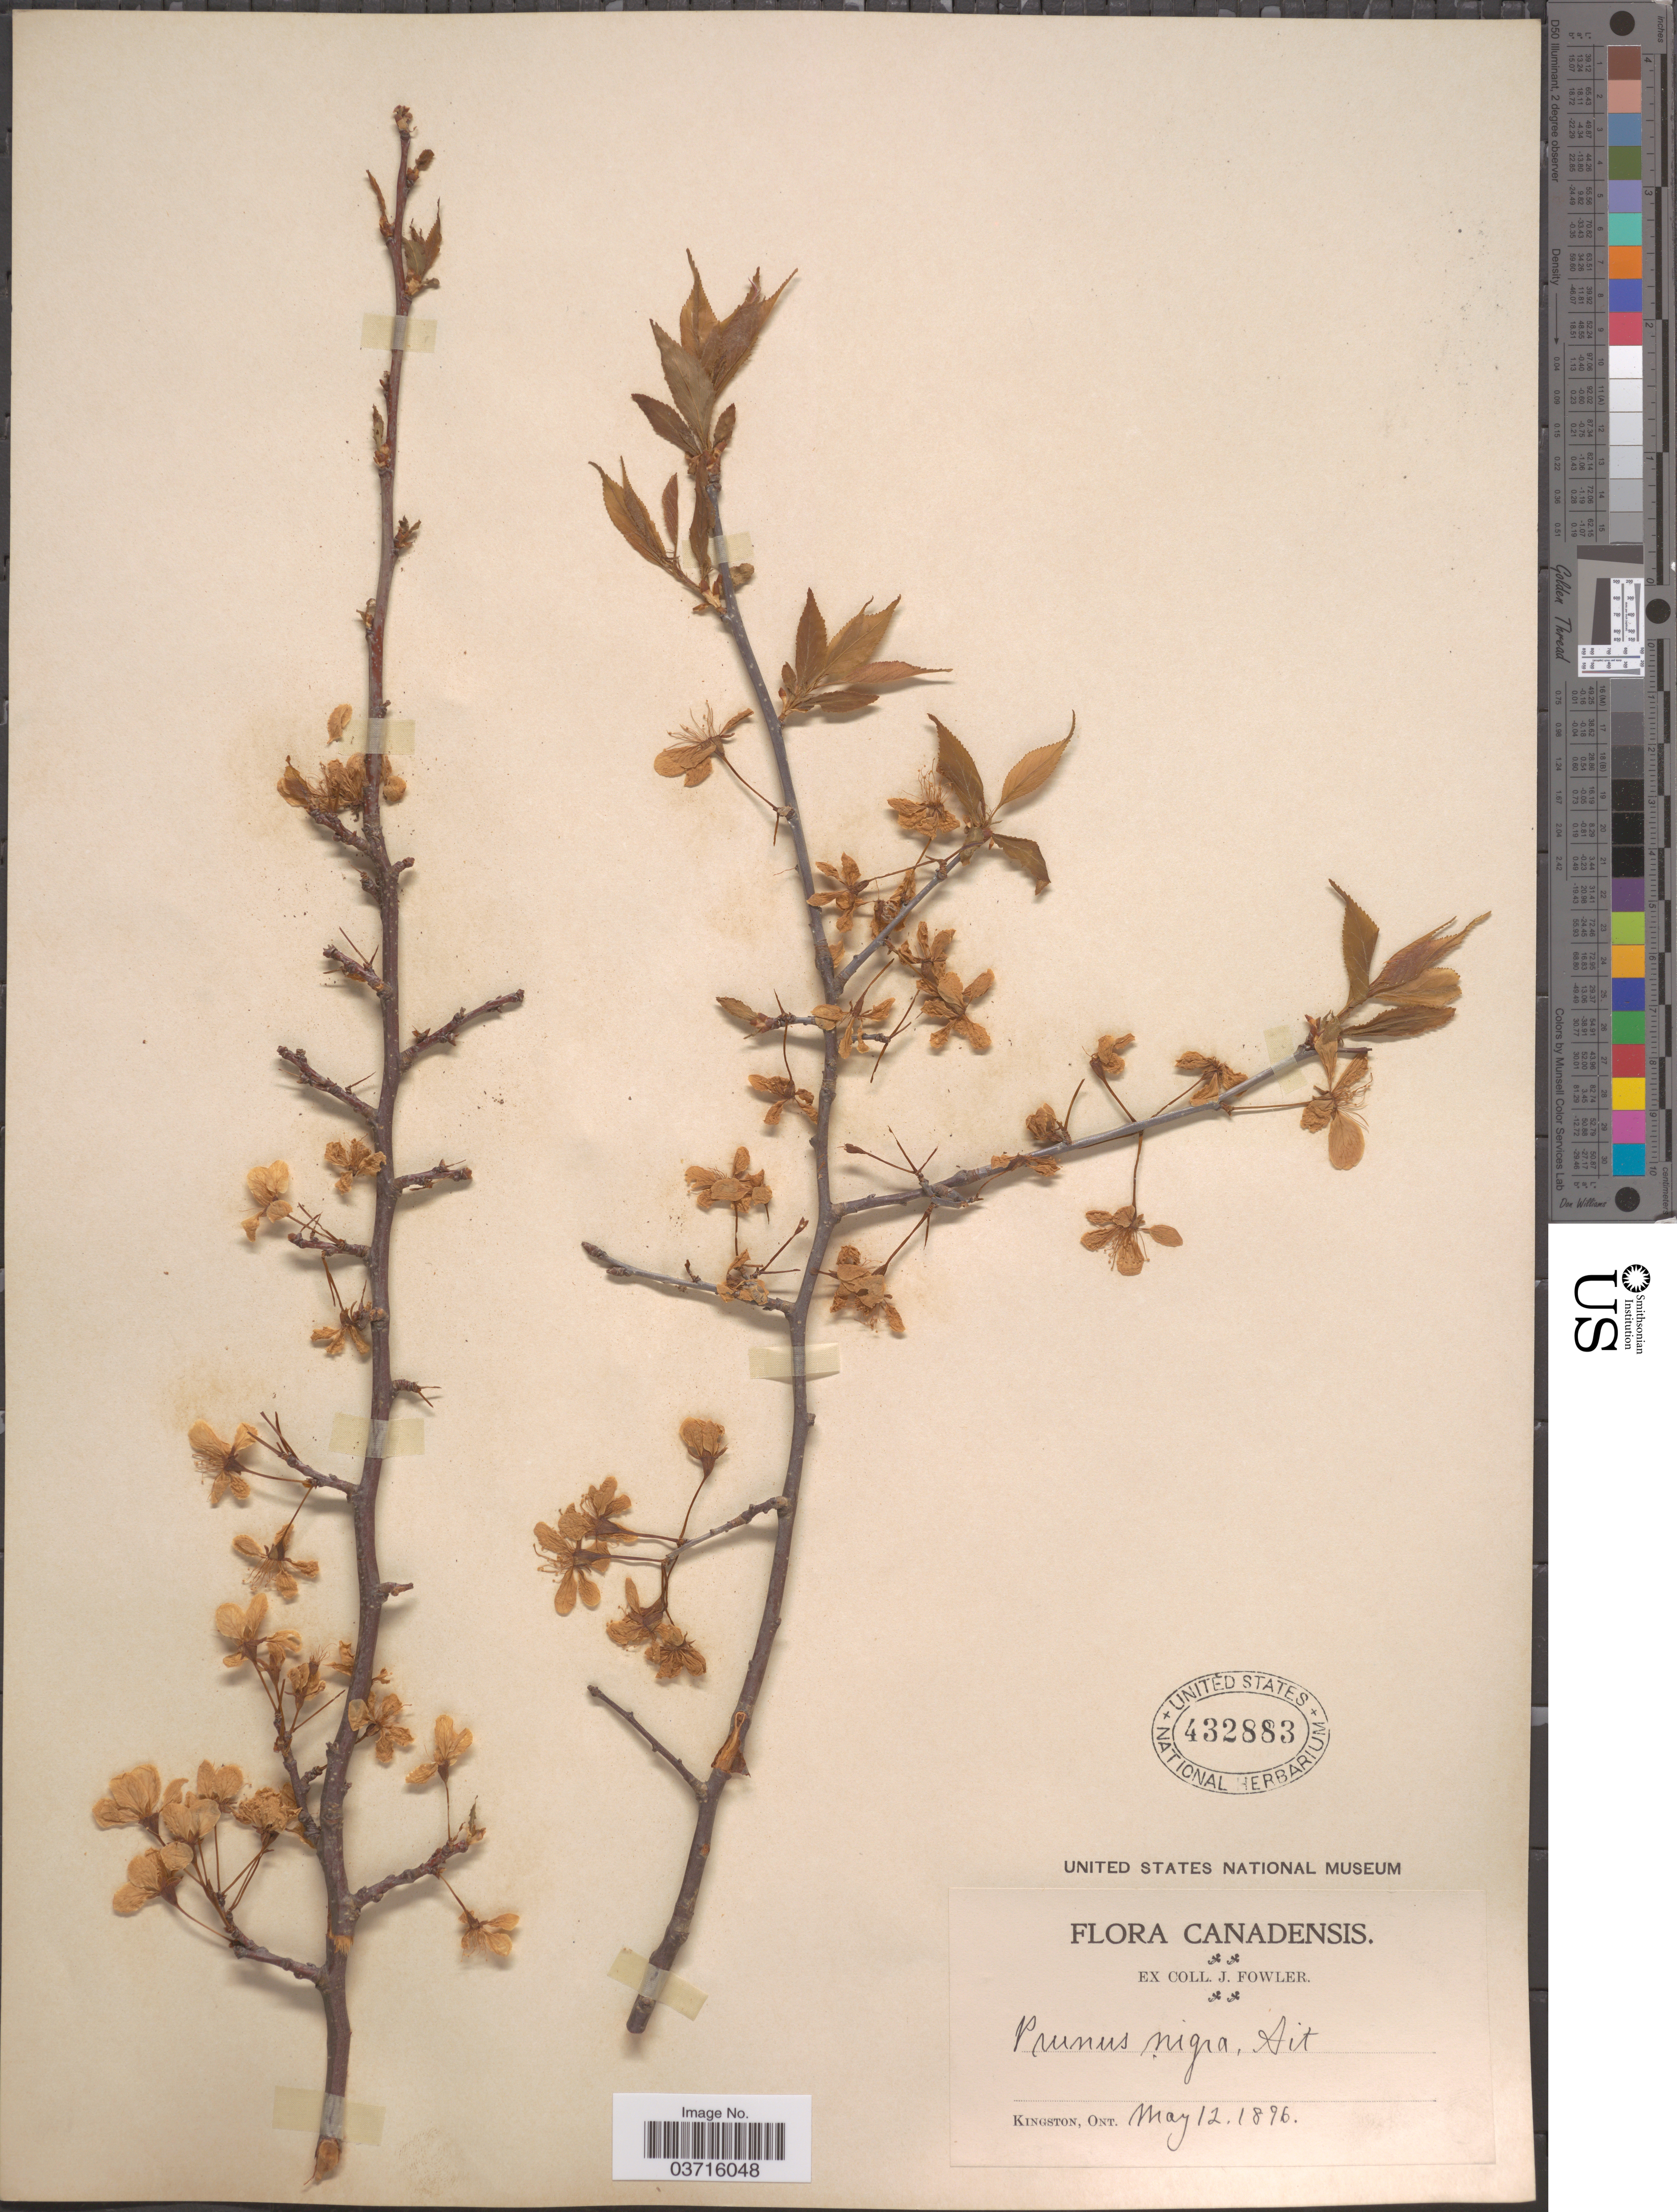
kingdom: Plantae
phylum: Tracheophyta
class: Magnoliopsida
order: Rosales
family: Rosaceae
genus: Prunus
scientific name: Prunus nigra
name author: Wight & Hedrick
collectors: J. Fowler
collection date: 1896-05-12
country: Canada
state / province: Ontario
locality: Kingston.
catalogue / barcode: US 432883